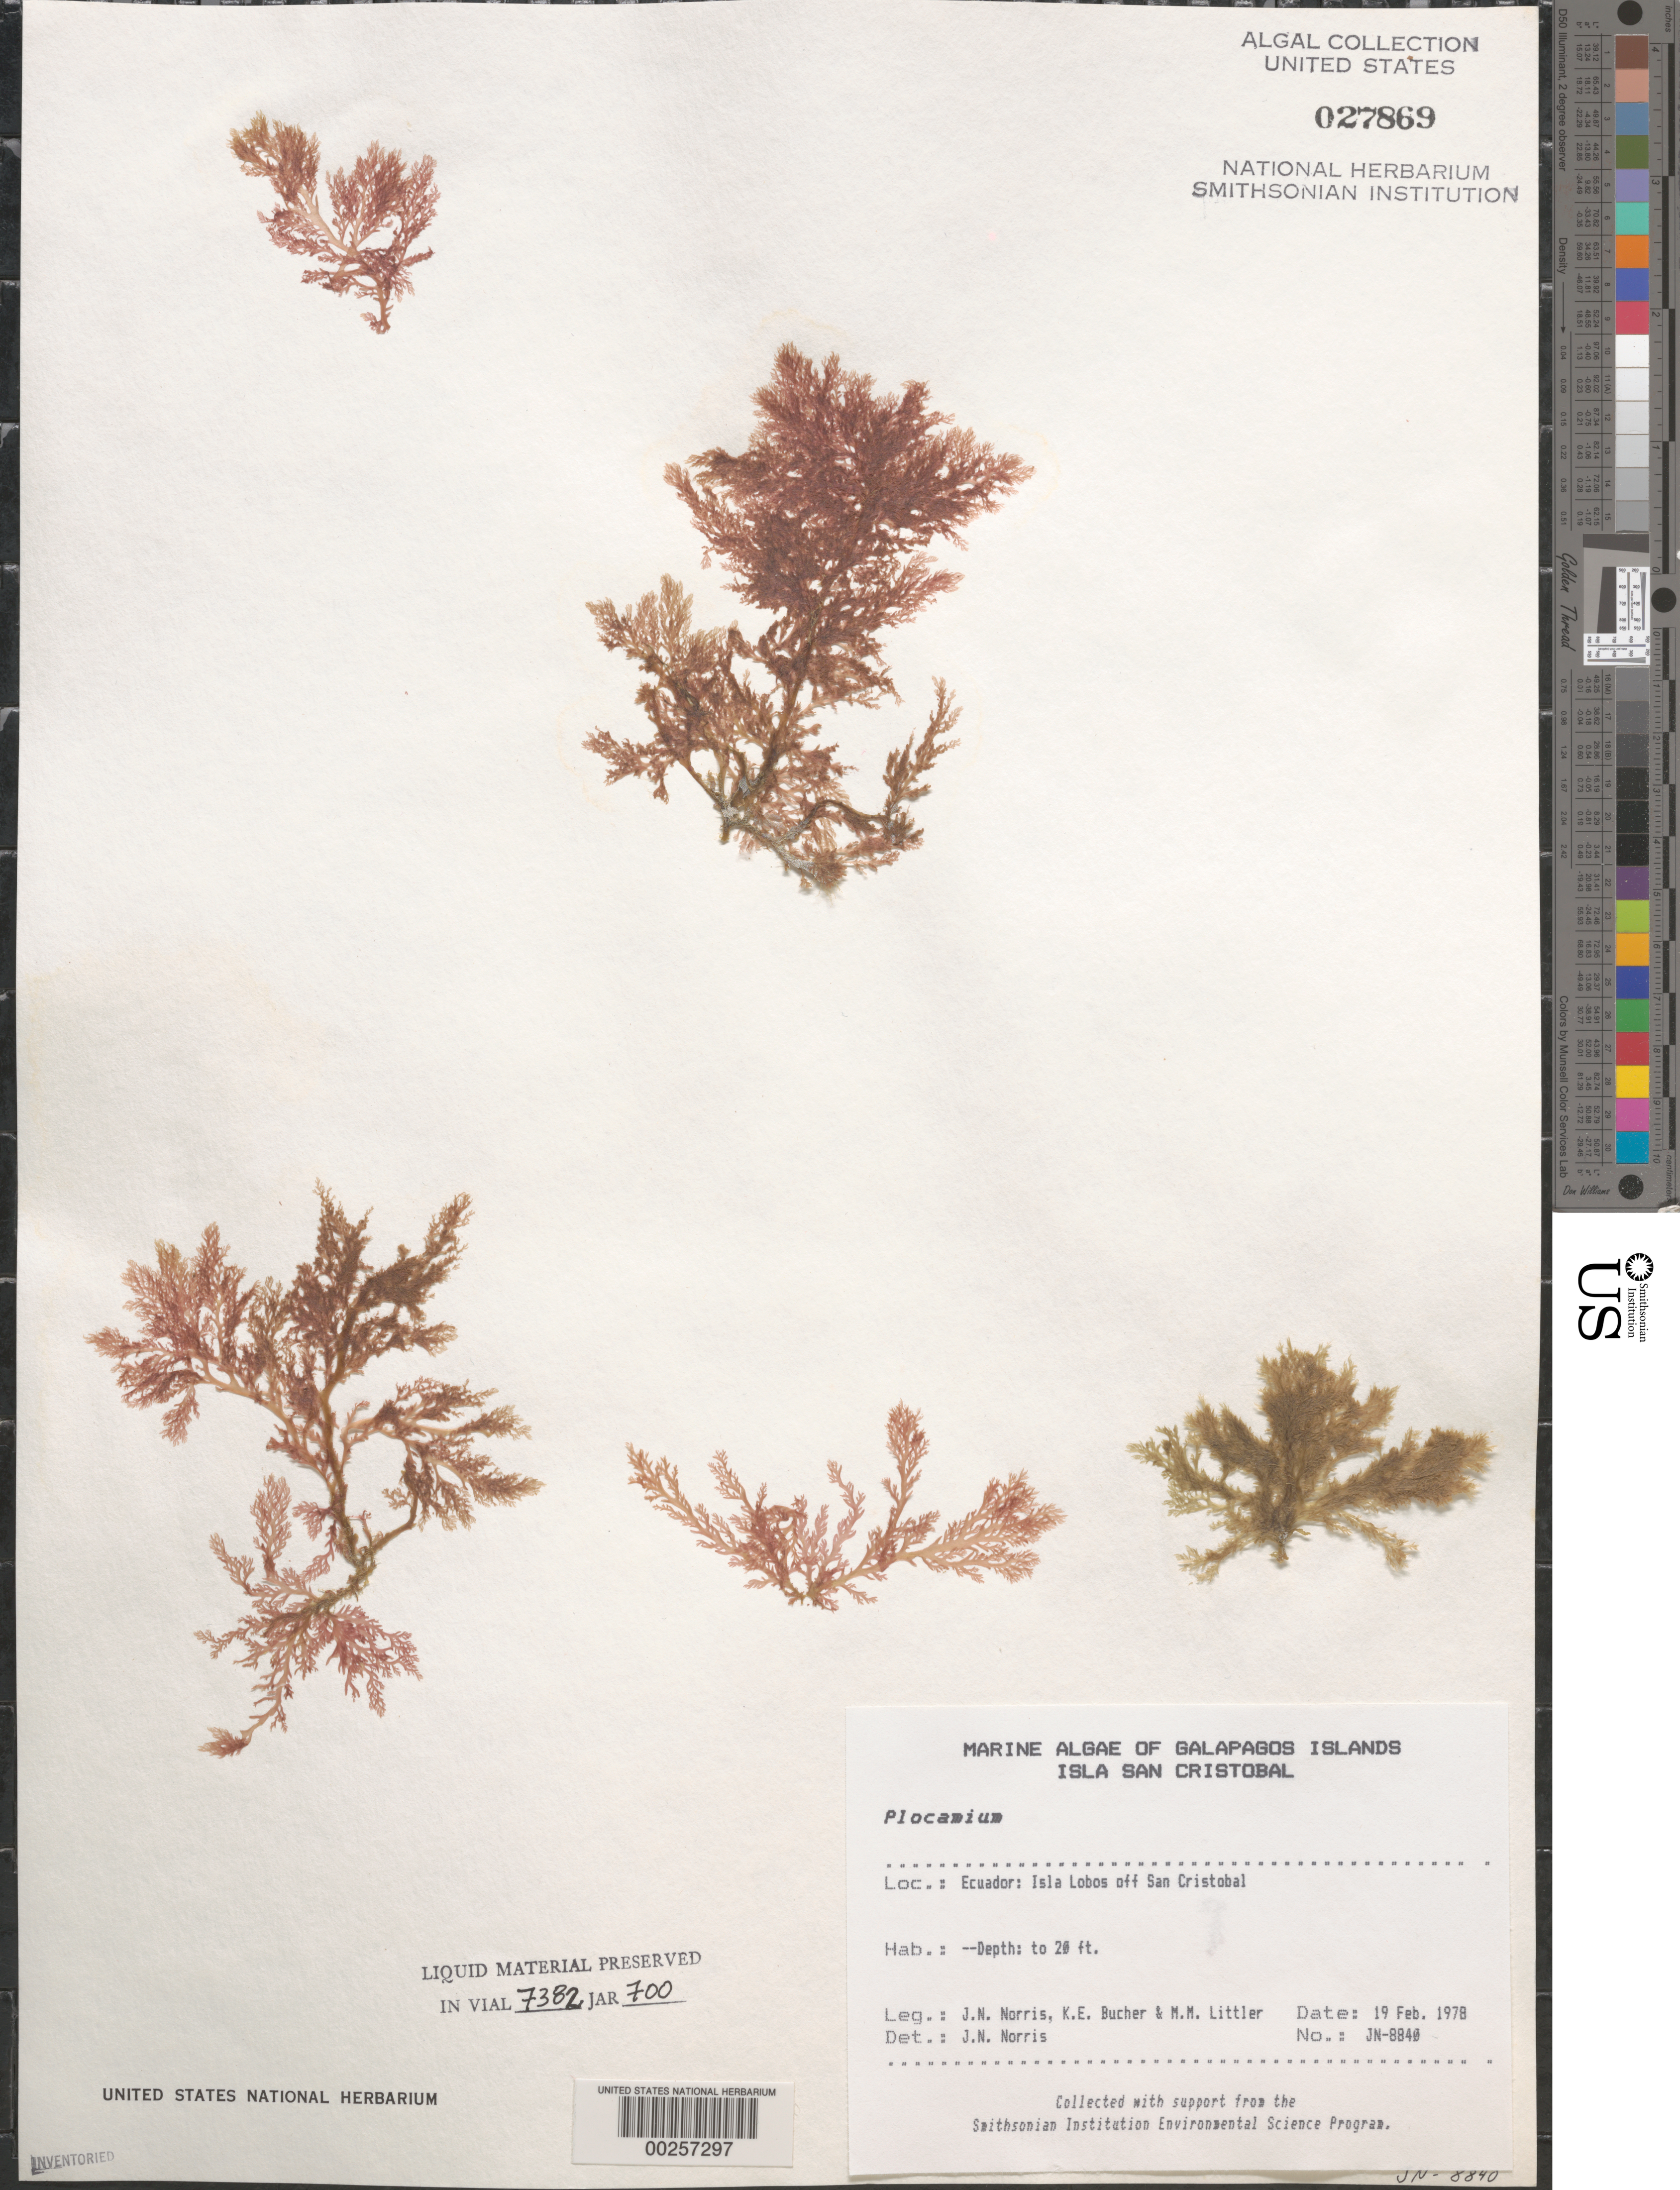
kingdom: Plantae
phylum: Rhodophyta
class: Florideophyceae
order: Plocamiales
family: Plocamiaceae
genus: Plocamium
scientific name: Plocamium sp.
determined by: Norris, James N.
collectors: J. N. Norris, K. E. Bucher & M. M. Littler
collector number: JN-8840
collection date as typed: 19 Feb 1978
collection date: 1978-02-19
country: Ecuador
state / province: Colón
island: Lobos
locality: Off Isla San Cristóbal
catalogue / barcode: US 27869